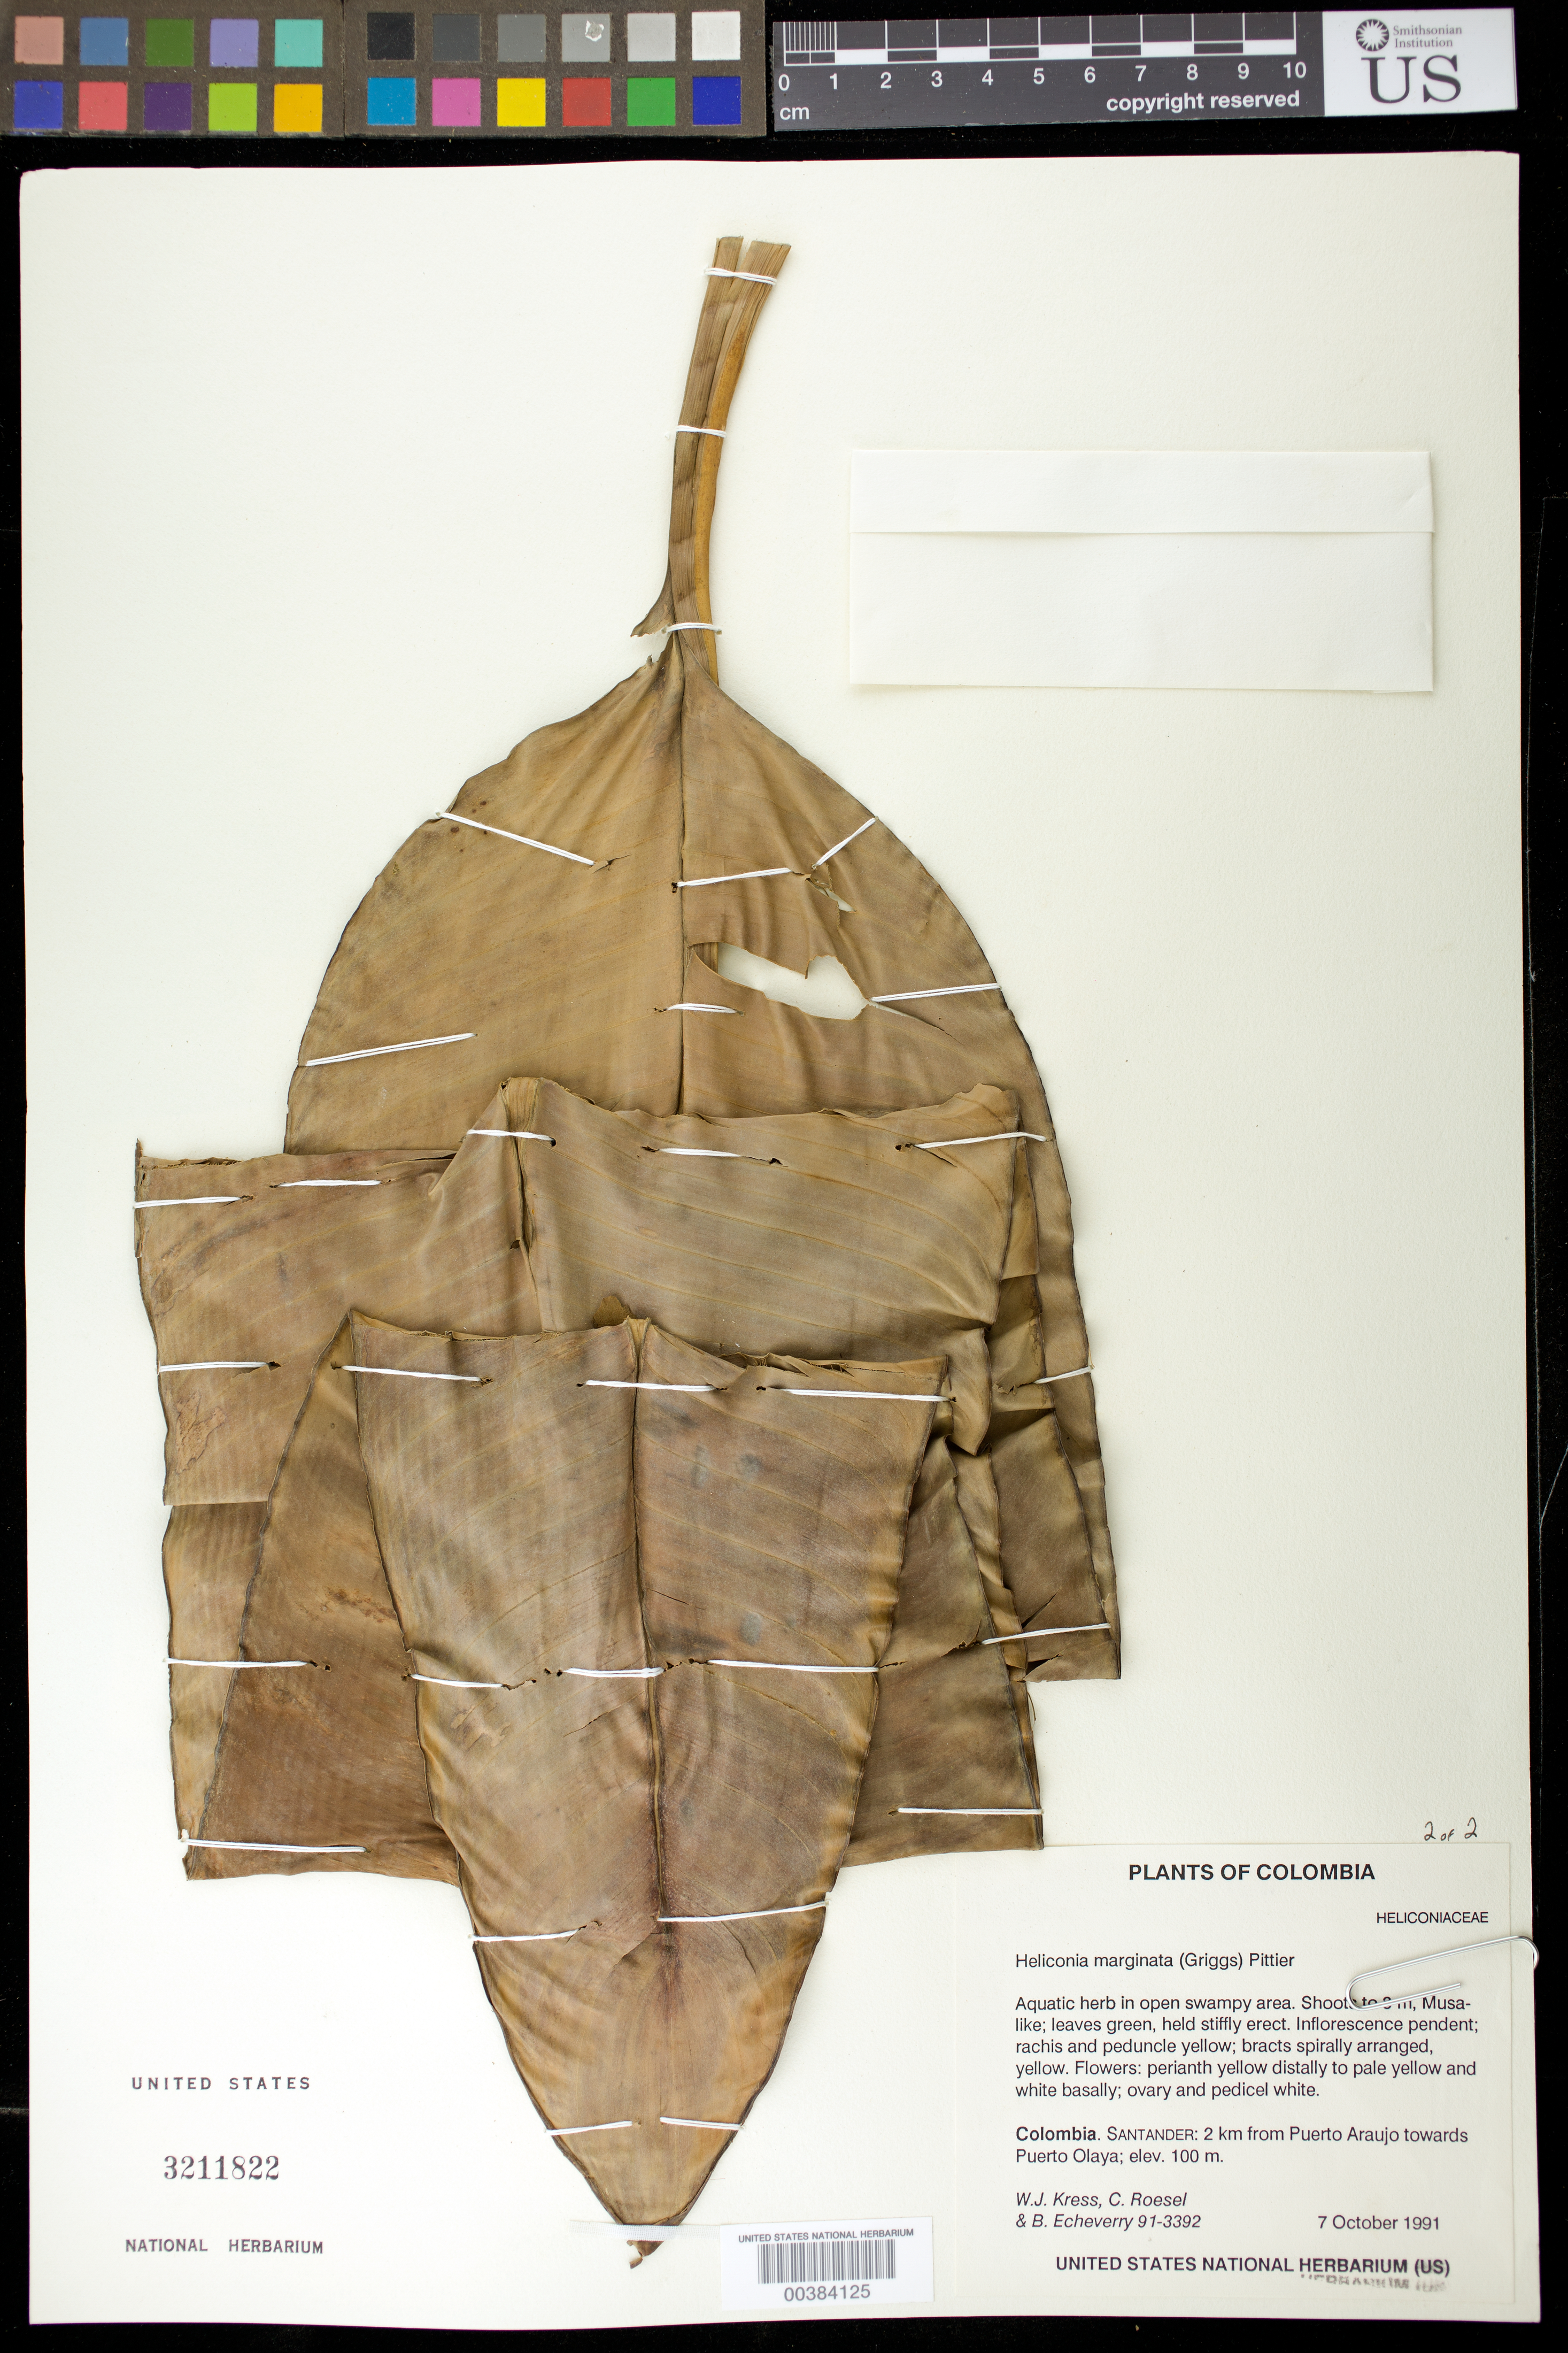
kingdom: Plantae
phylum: Tracheophyta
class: Liliopsida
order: Zingiberales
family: Heliconiaceae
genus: Heliconia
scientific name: Heliconia marginata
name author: (R.F. Griggs) Pittier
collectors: W. J. Kress, C. S. Roesel & B. Echeverry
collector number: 91-3392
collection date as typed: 07 Oct 1991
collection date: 1991-10-07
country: Colombia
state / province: Santander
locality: Between Puerto Araujo and Puerto Olaya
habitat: Open swampy area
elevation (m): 100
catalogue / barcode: US 3211822